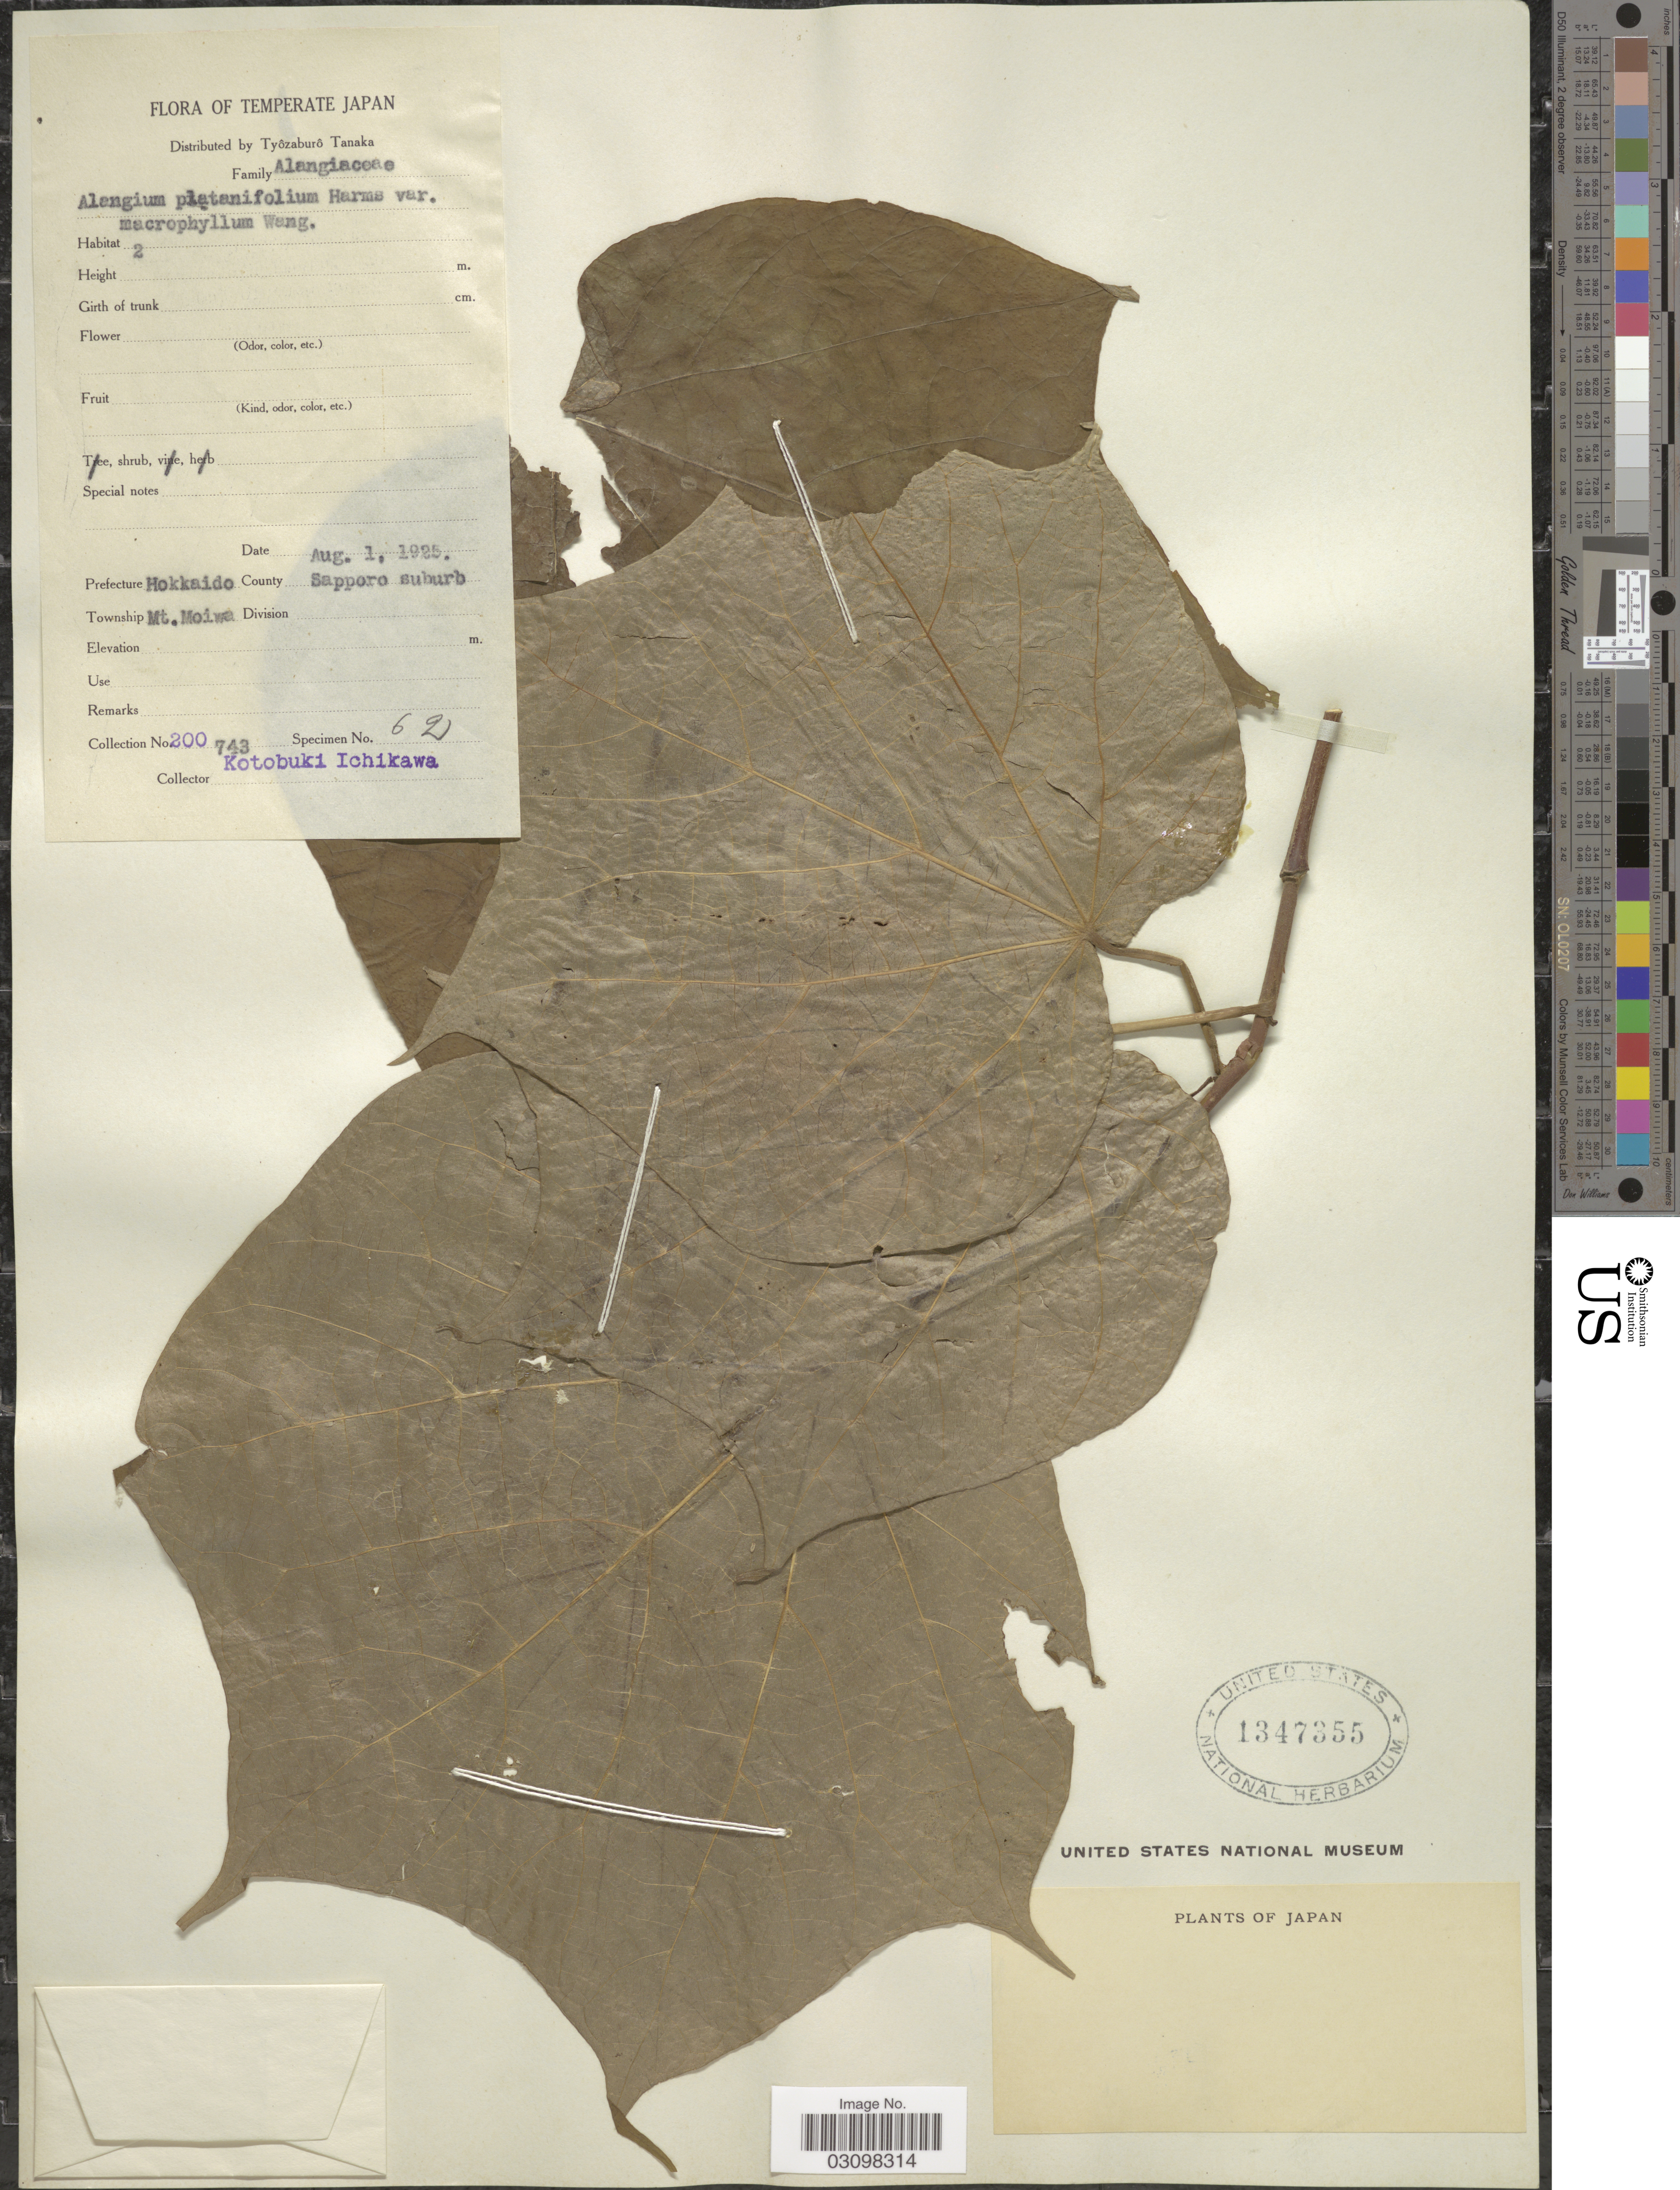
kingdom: Plantae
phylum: Tracheophyta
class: Magnoliopsida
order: Cornales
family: Cornaceae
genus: Alangium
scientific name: Alangium platanifolium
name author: (Siebold & Zucc.) Harms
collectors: K. Ichikawa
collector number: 200/743?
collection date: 1925-08-01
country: Japan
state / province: Hokkaidō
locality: Temperate Japan. Prefecture Hokkaido. County Sapporo suburb. Township Mt. Moiwa.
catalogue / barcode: US 1347355